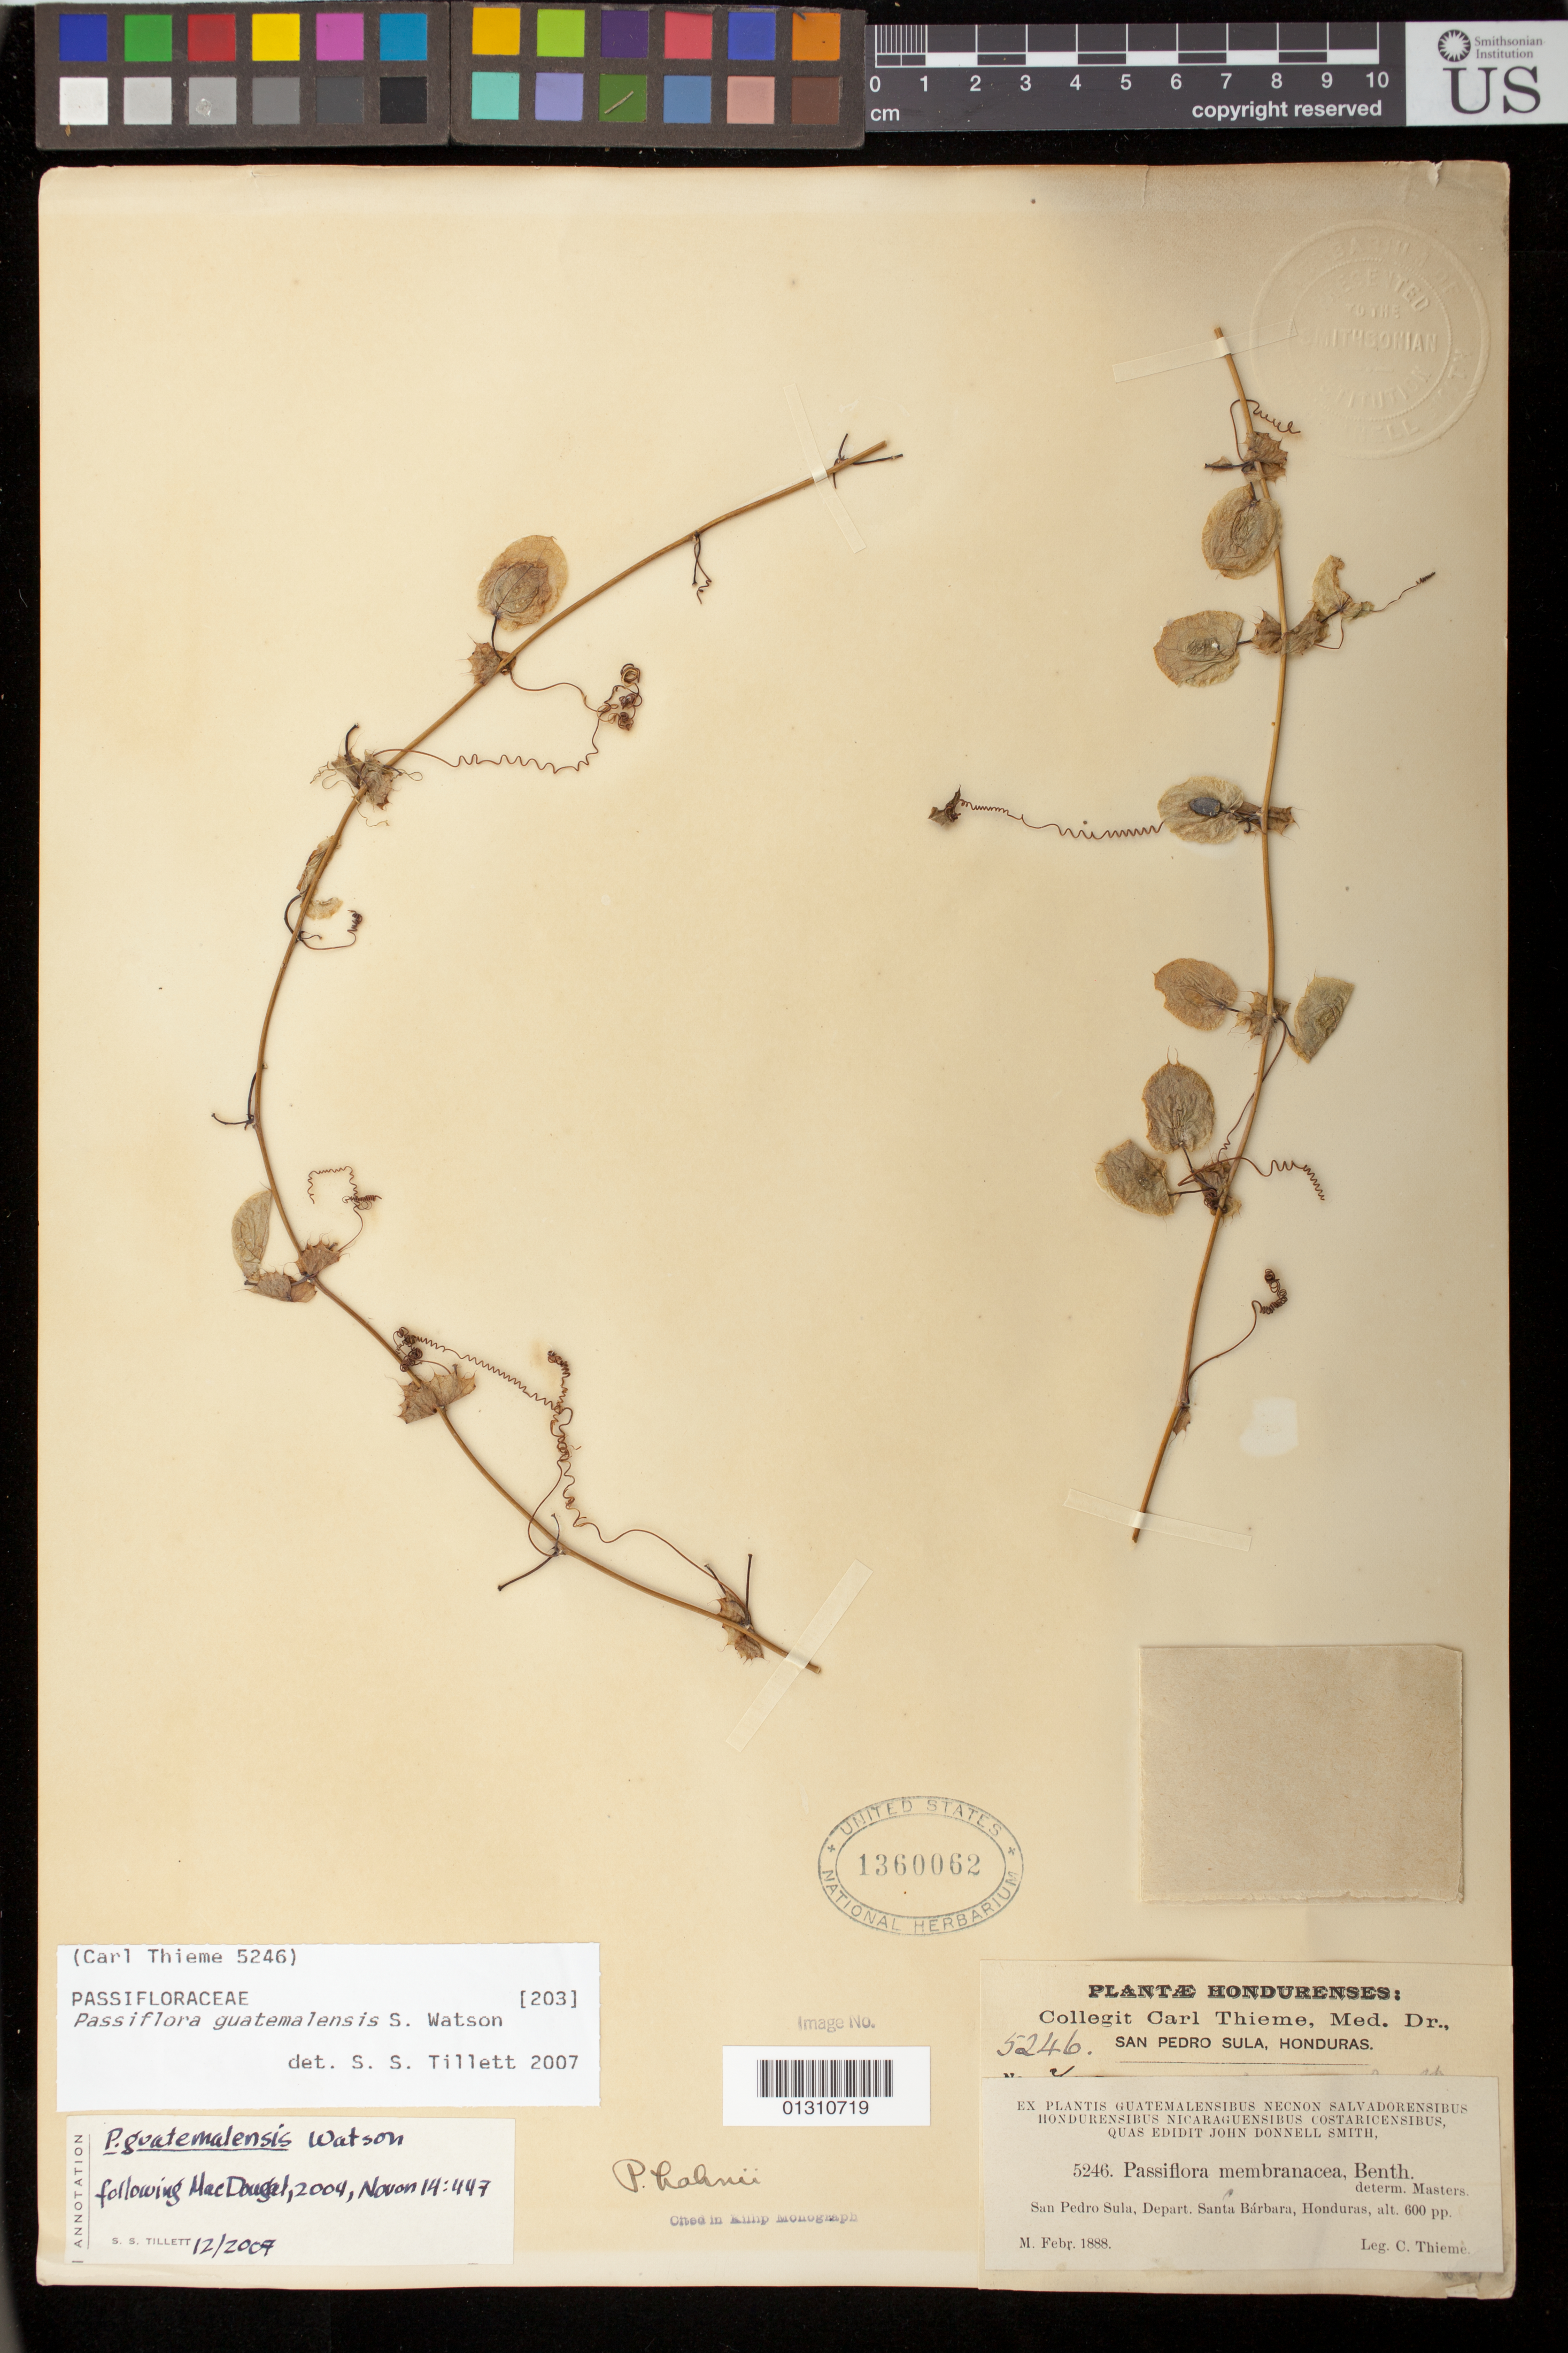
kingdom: Plantae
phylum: Tracheophyta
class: Magnoliopsida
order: Malpighiales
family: Passifloraceae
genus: Passiflora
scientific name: Passiflora guatemalensis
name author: S. Watson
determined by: Tillett, S. S.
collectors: C. Thieme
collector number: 5246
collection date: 1888-02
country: Honduras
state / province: Santa Bárbara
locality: San Pedro Sula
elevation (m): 183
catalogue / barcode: US 1360062